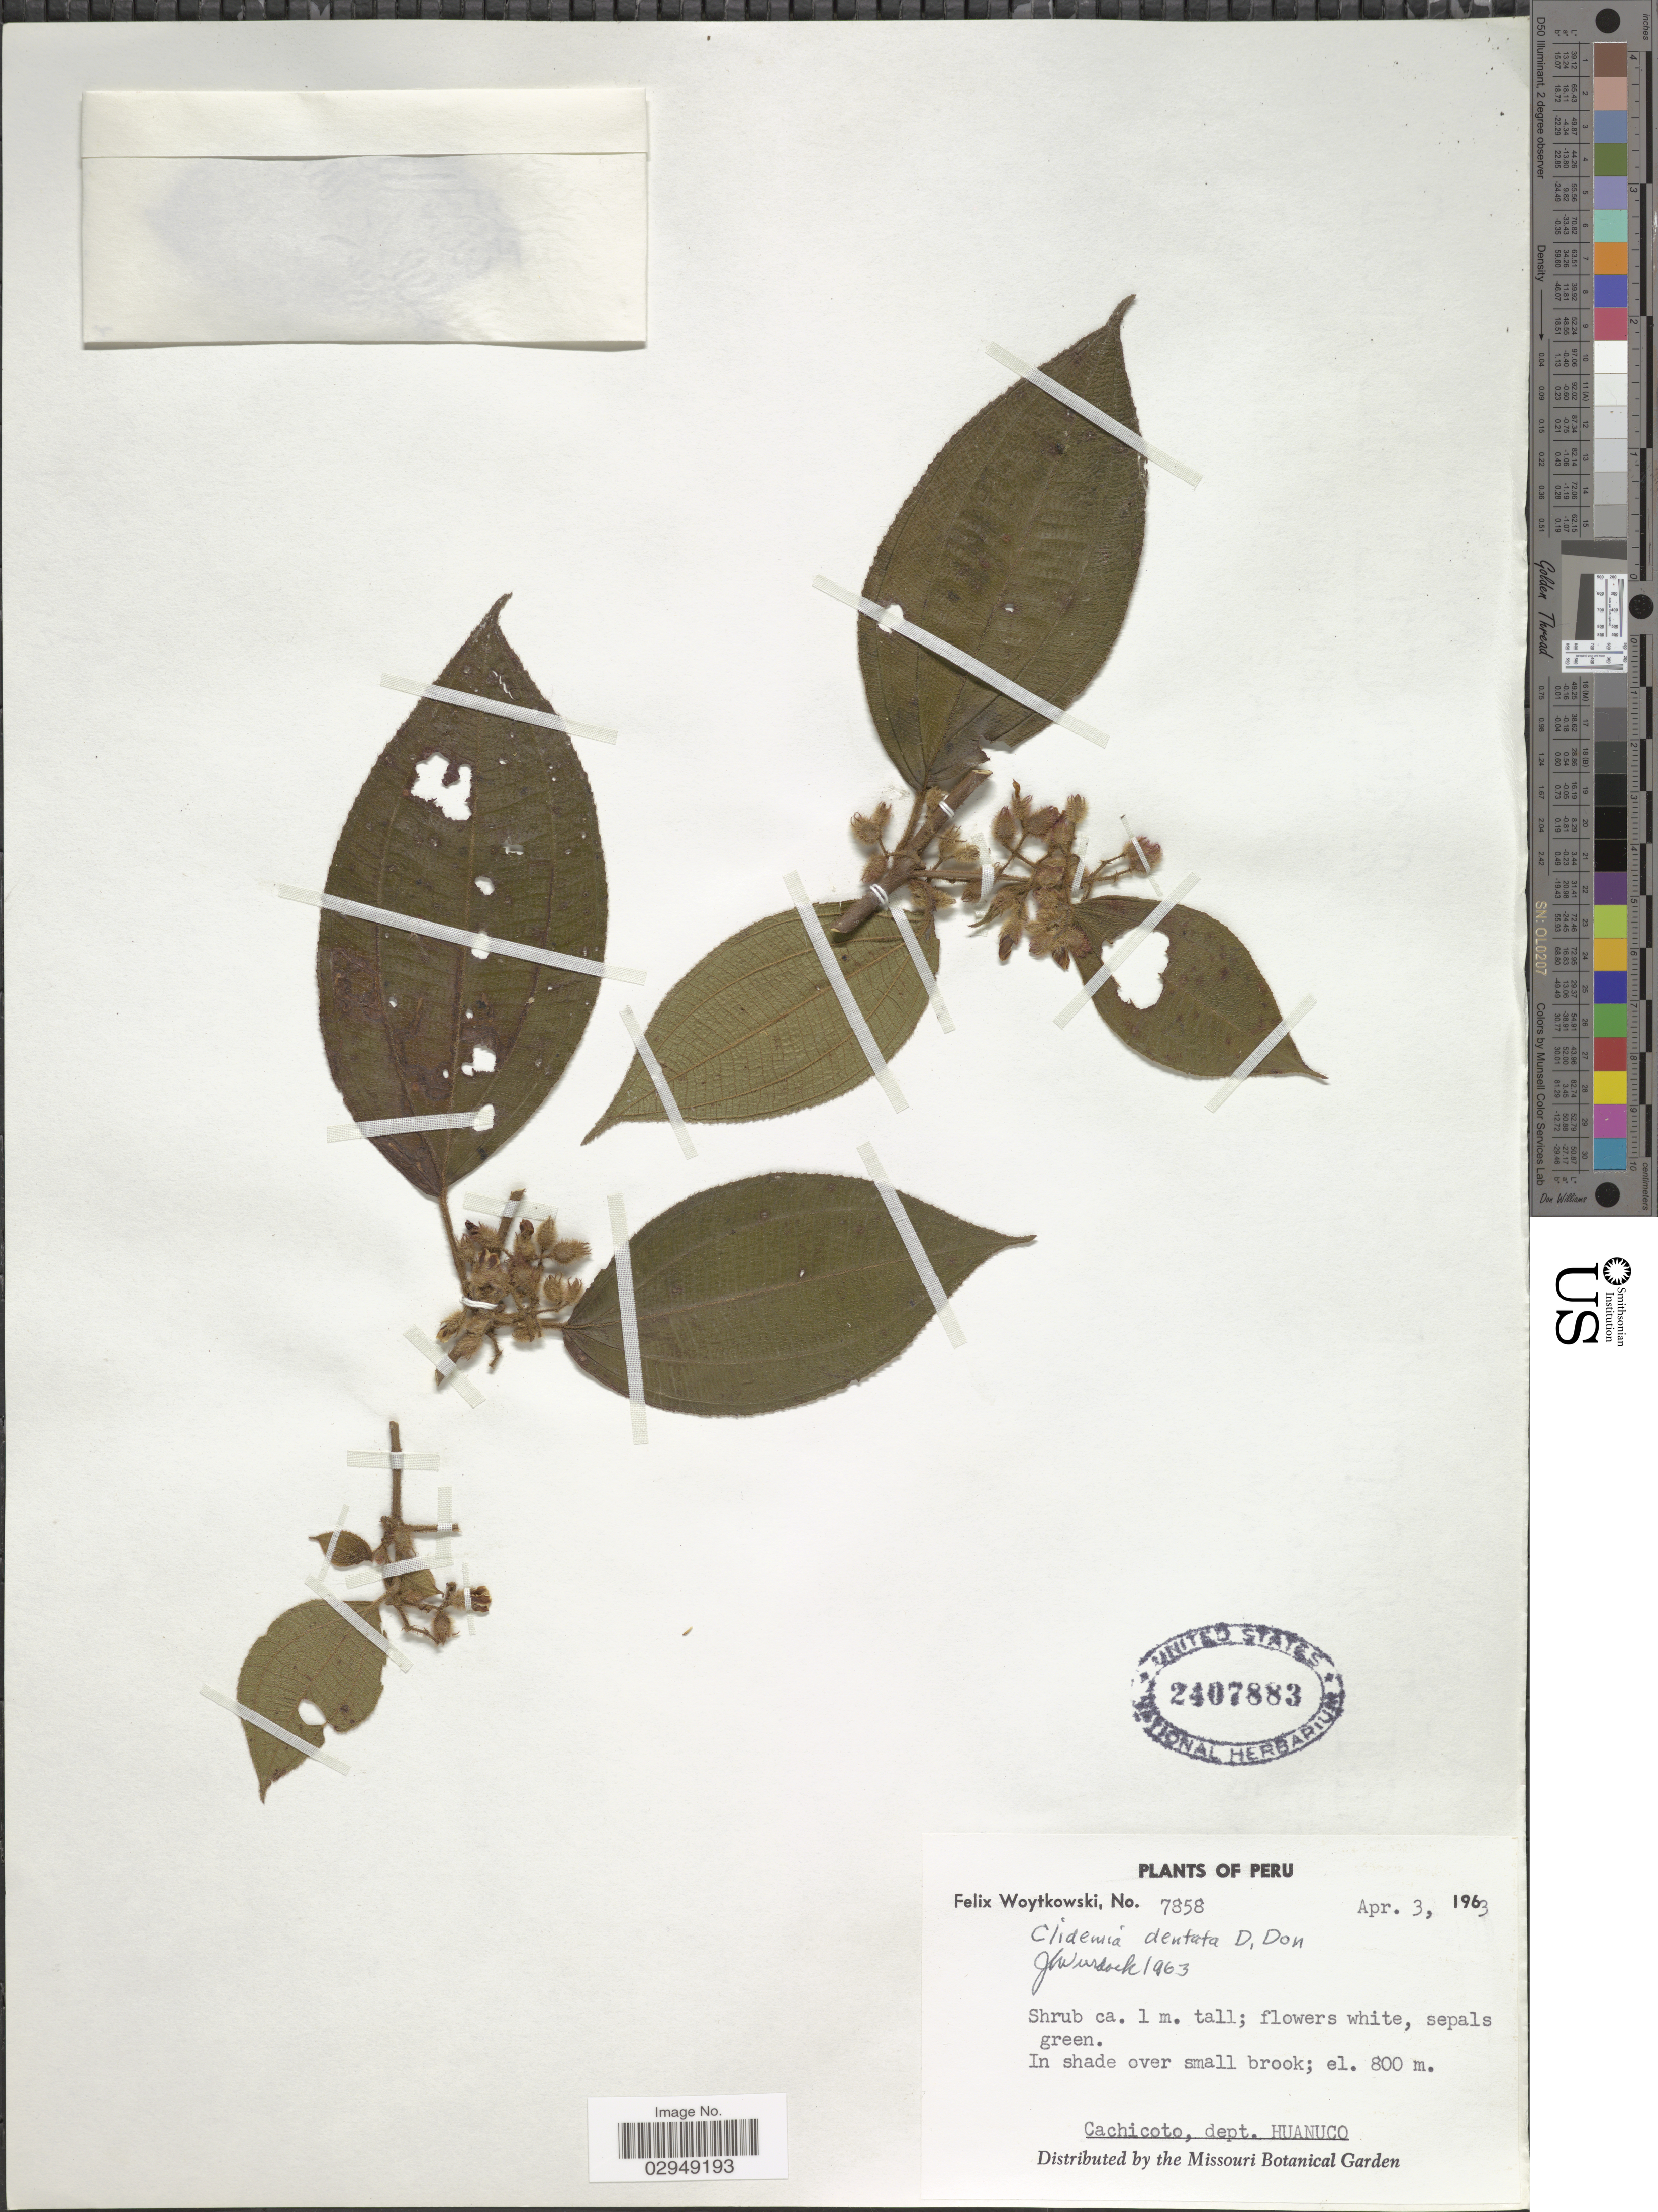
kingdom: Plantae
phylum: Tracheophyta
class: Magnoliopsida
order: Myrtales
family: Melastomataceae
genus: Clidemia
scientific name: Clidemia dentata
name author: D. Don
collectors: F. Woytkowski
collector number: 7858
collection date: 1963-04-03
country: Peru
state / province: Huánuco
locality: Cachicoto, dept. Huanuco.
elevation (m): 800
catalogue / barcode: US 2407883